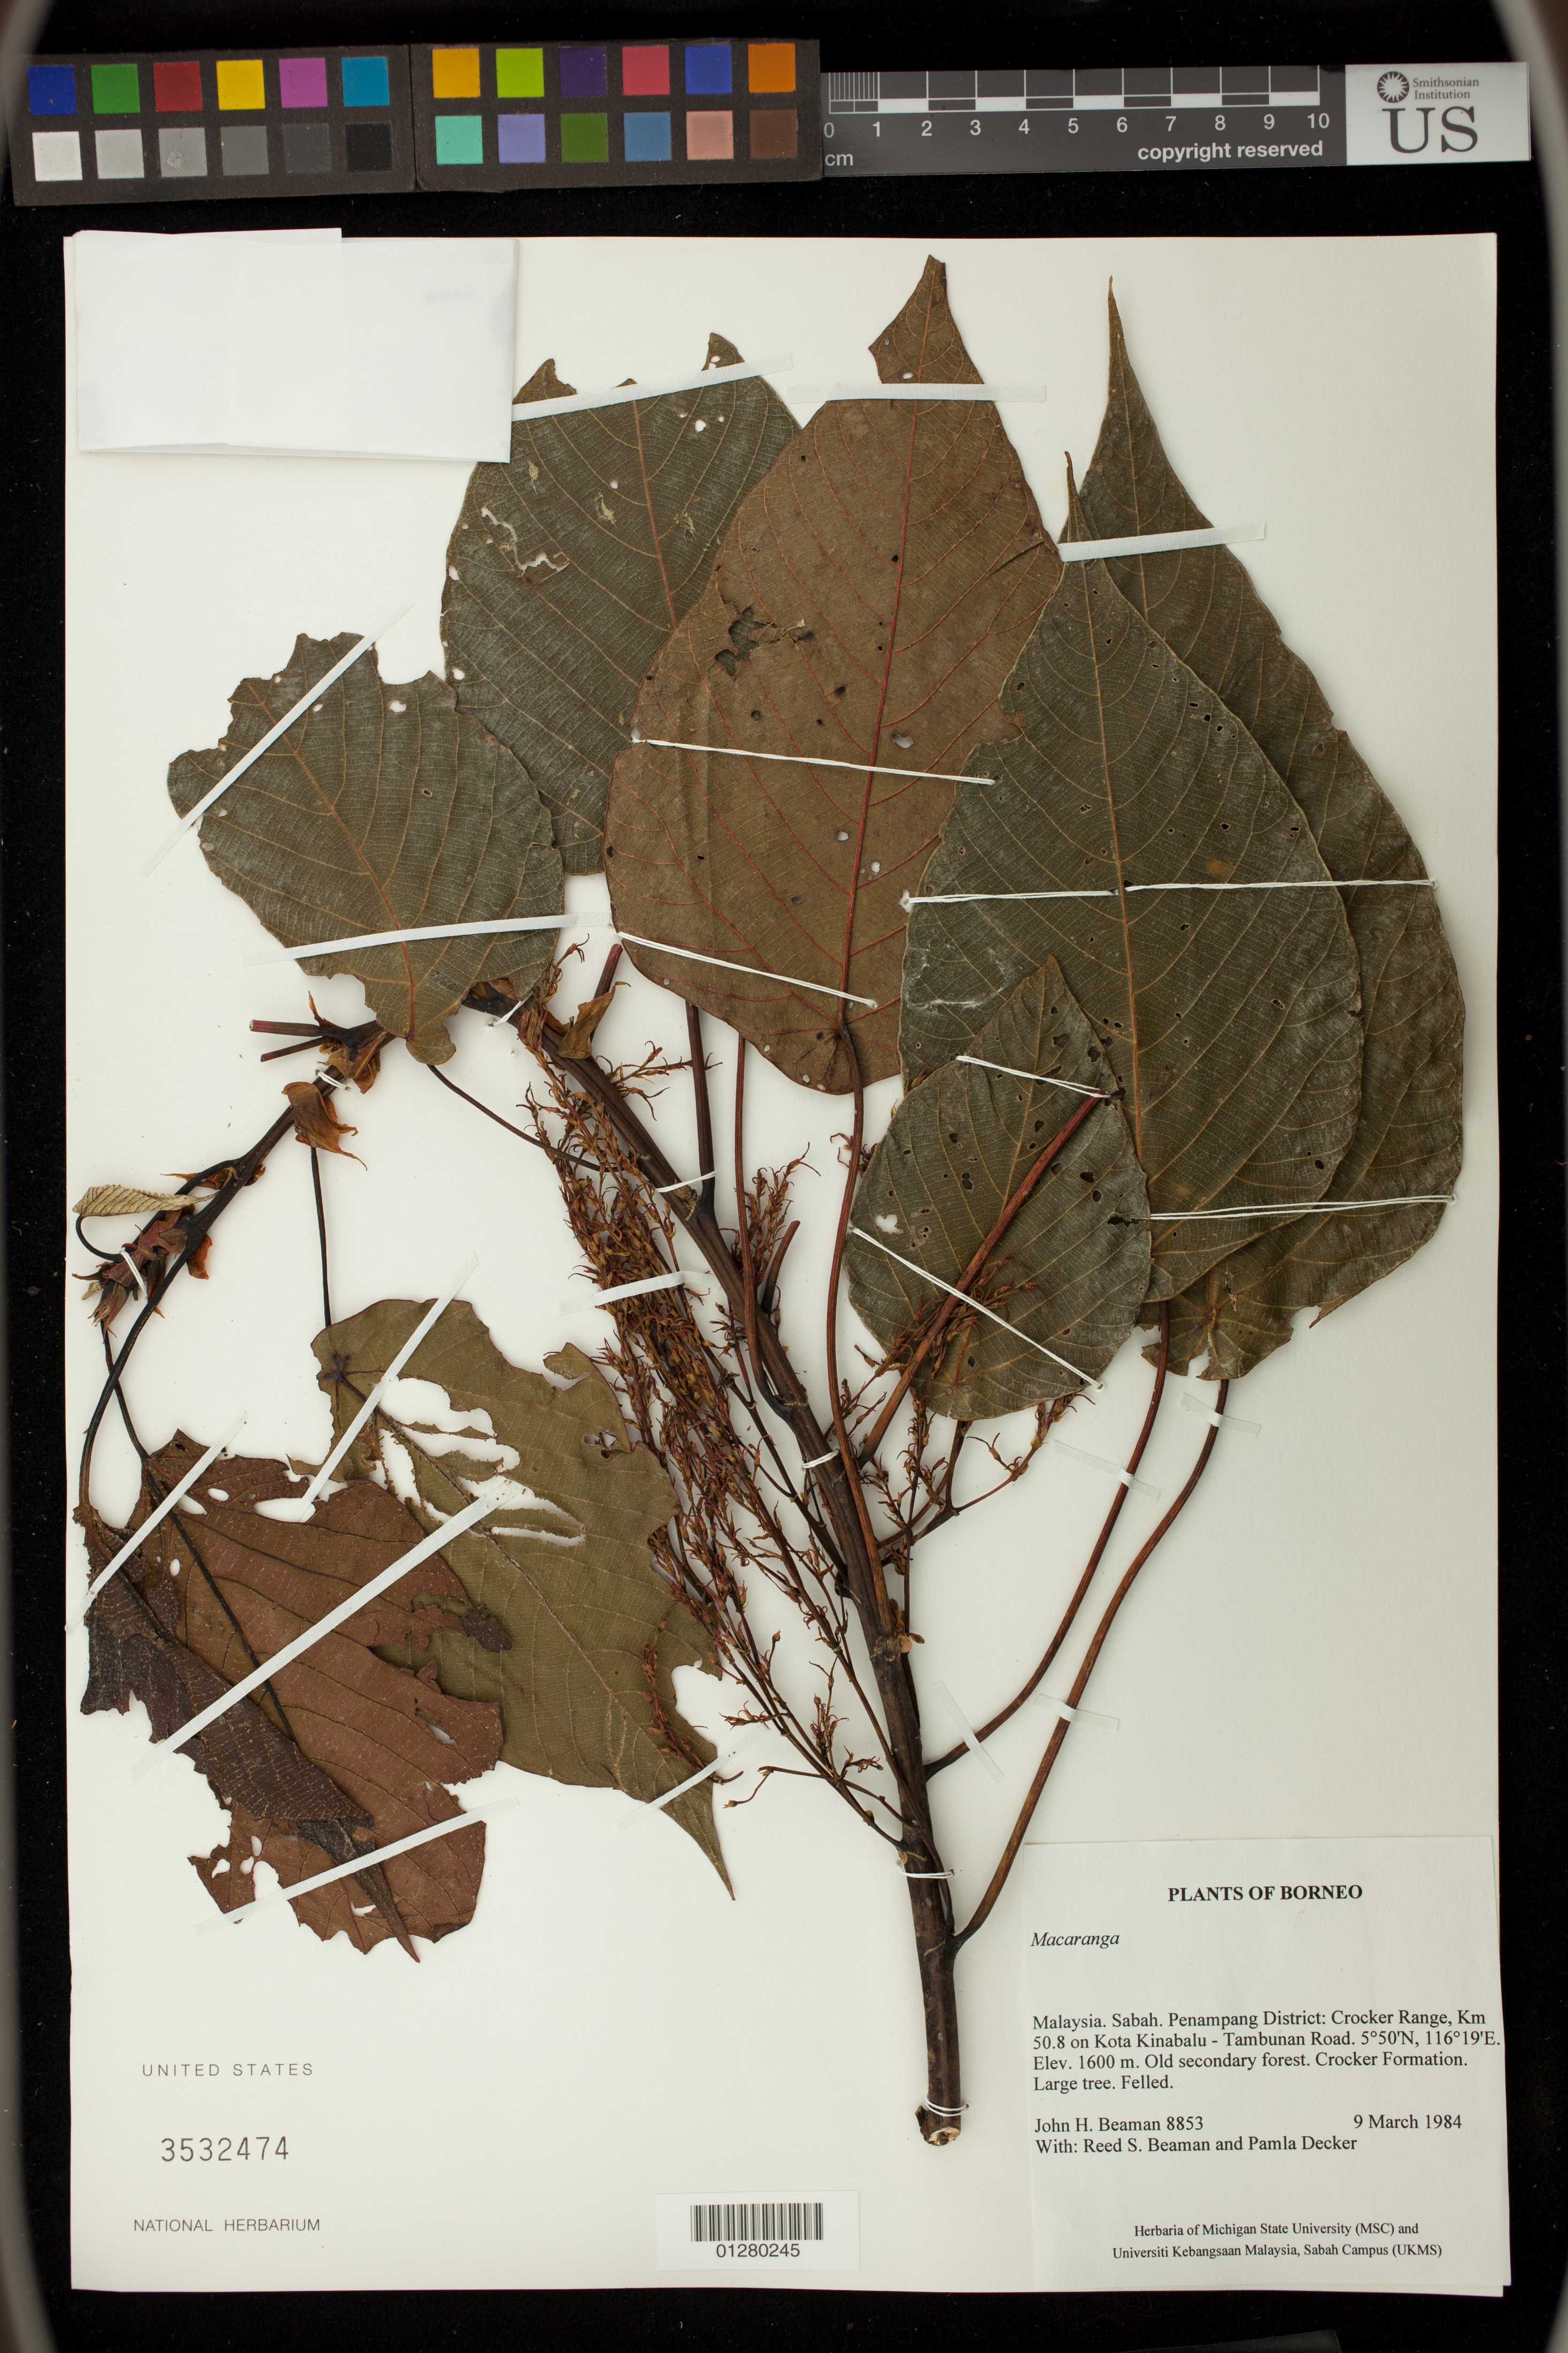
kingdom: Plantae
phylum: Tracheophyta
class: Magnoliopsida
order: Malpighiales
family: Euphorbiaceae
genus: Macaranga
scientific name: Macaranga sp.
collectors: J. H. Beaman, R. S. Beaman & P. Decker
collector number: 8853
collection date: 1984-03-09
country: Malaysia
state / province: Sabah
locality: Penampang District: Croker Range, Km 50.8 on Kota Kinabalu - Tambunan Road.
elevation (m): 1600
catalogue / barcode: US 3532474